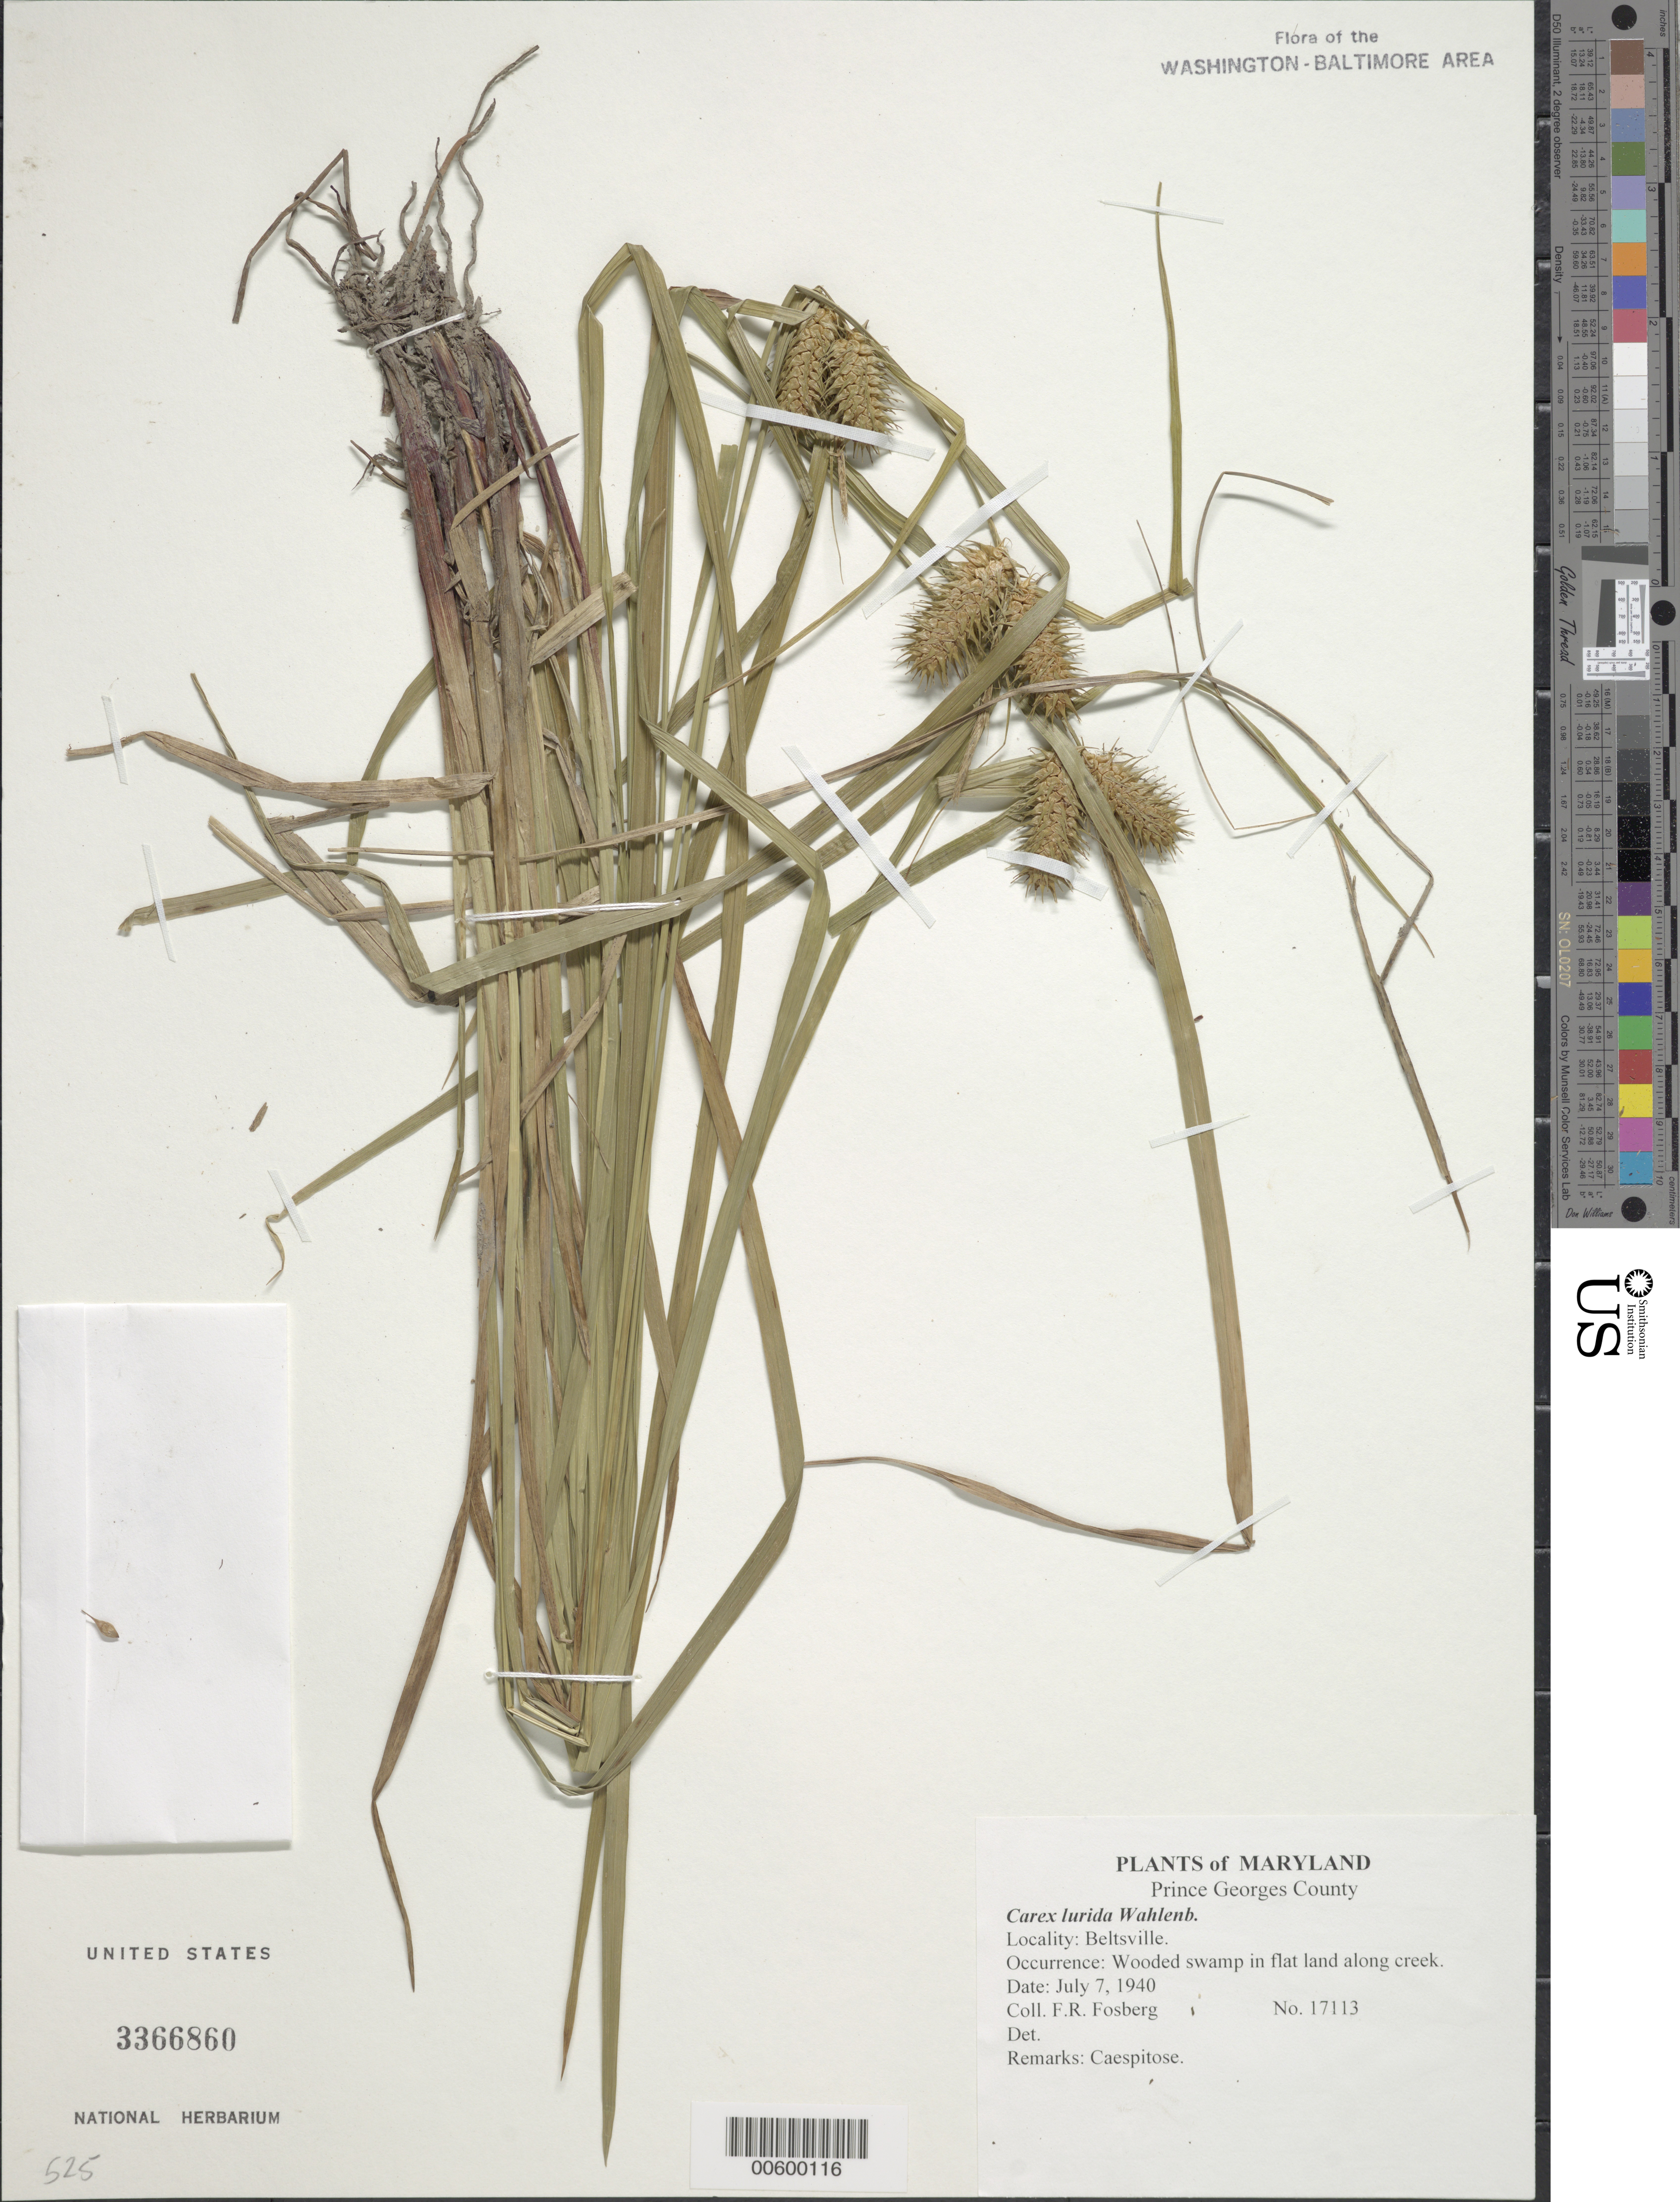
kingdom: Plantae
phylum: Tracheophyta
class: Liliopsida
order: Poales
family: Cyperaceae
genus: Carex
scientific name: Carex lurida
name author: Wahlenb.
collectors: F. R. Fosberg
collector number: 17113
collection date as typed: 07 Jul 1940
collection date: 1940-07-07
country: United States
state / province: Maryland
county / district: Prince George's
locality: Beltsville.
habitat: Wooded swamp in flat land along creek.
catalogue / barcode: US 3366860